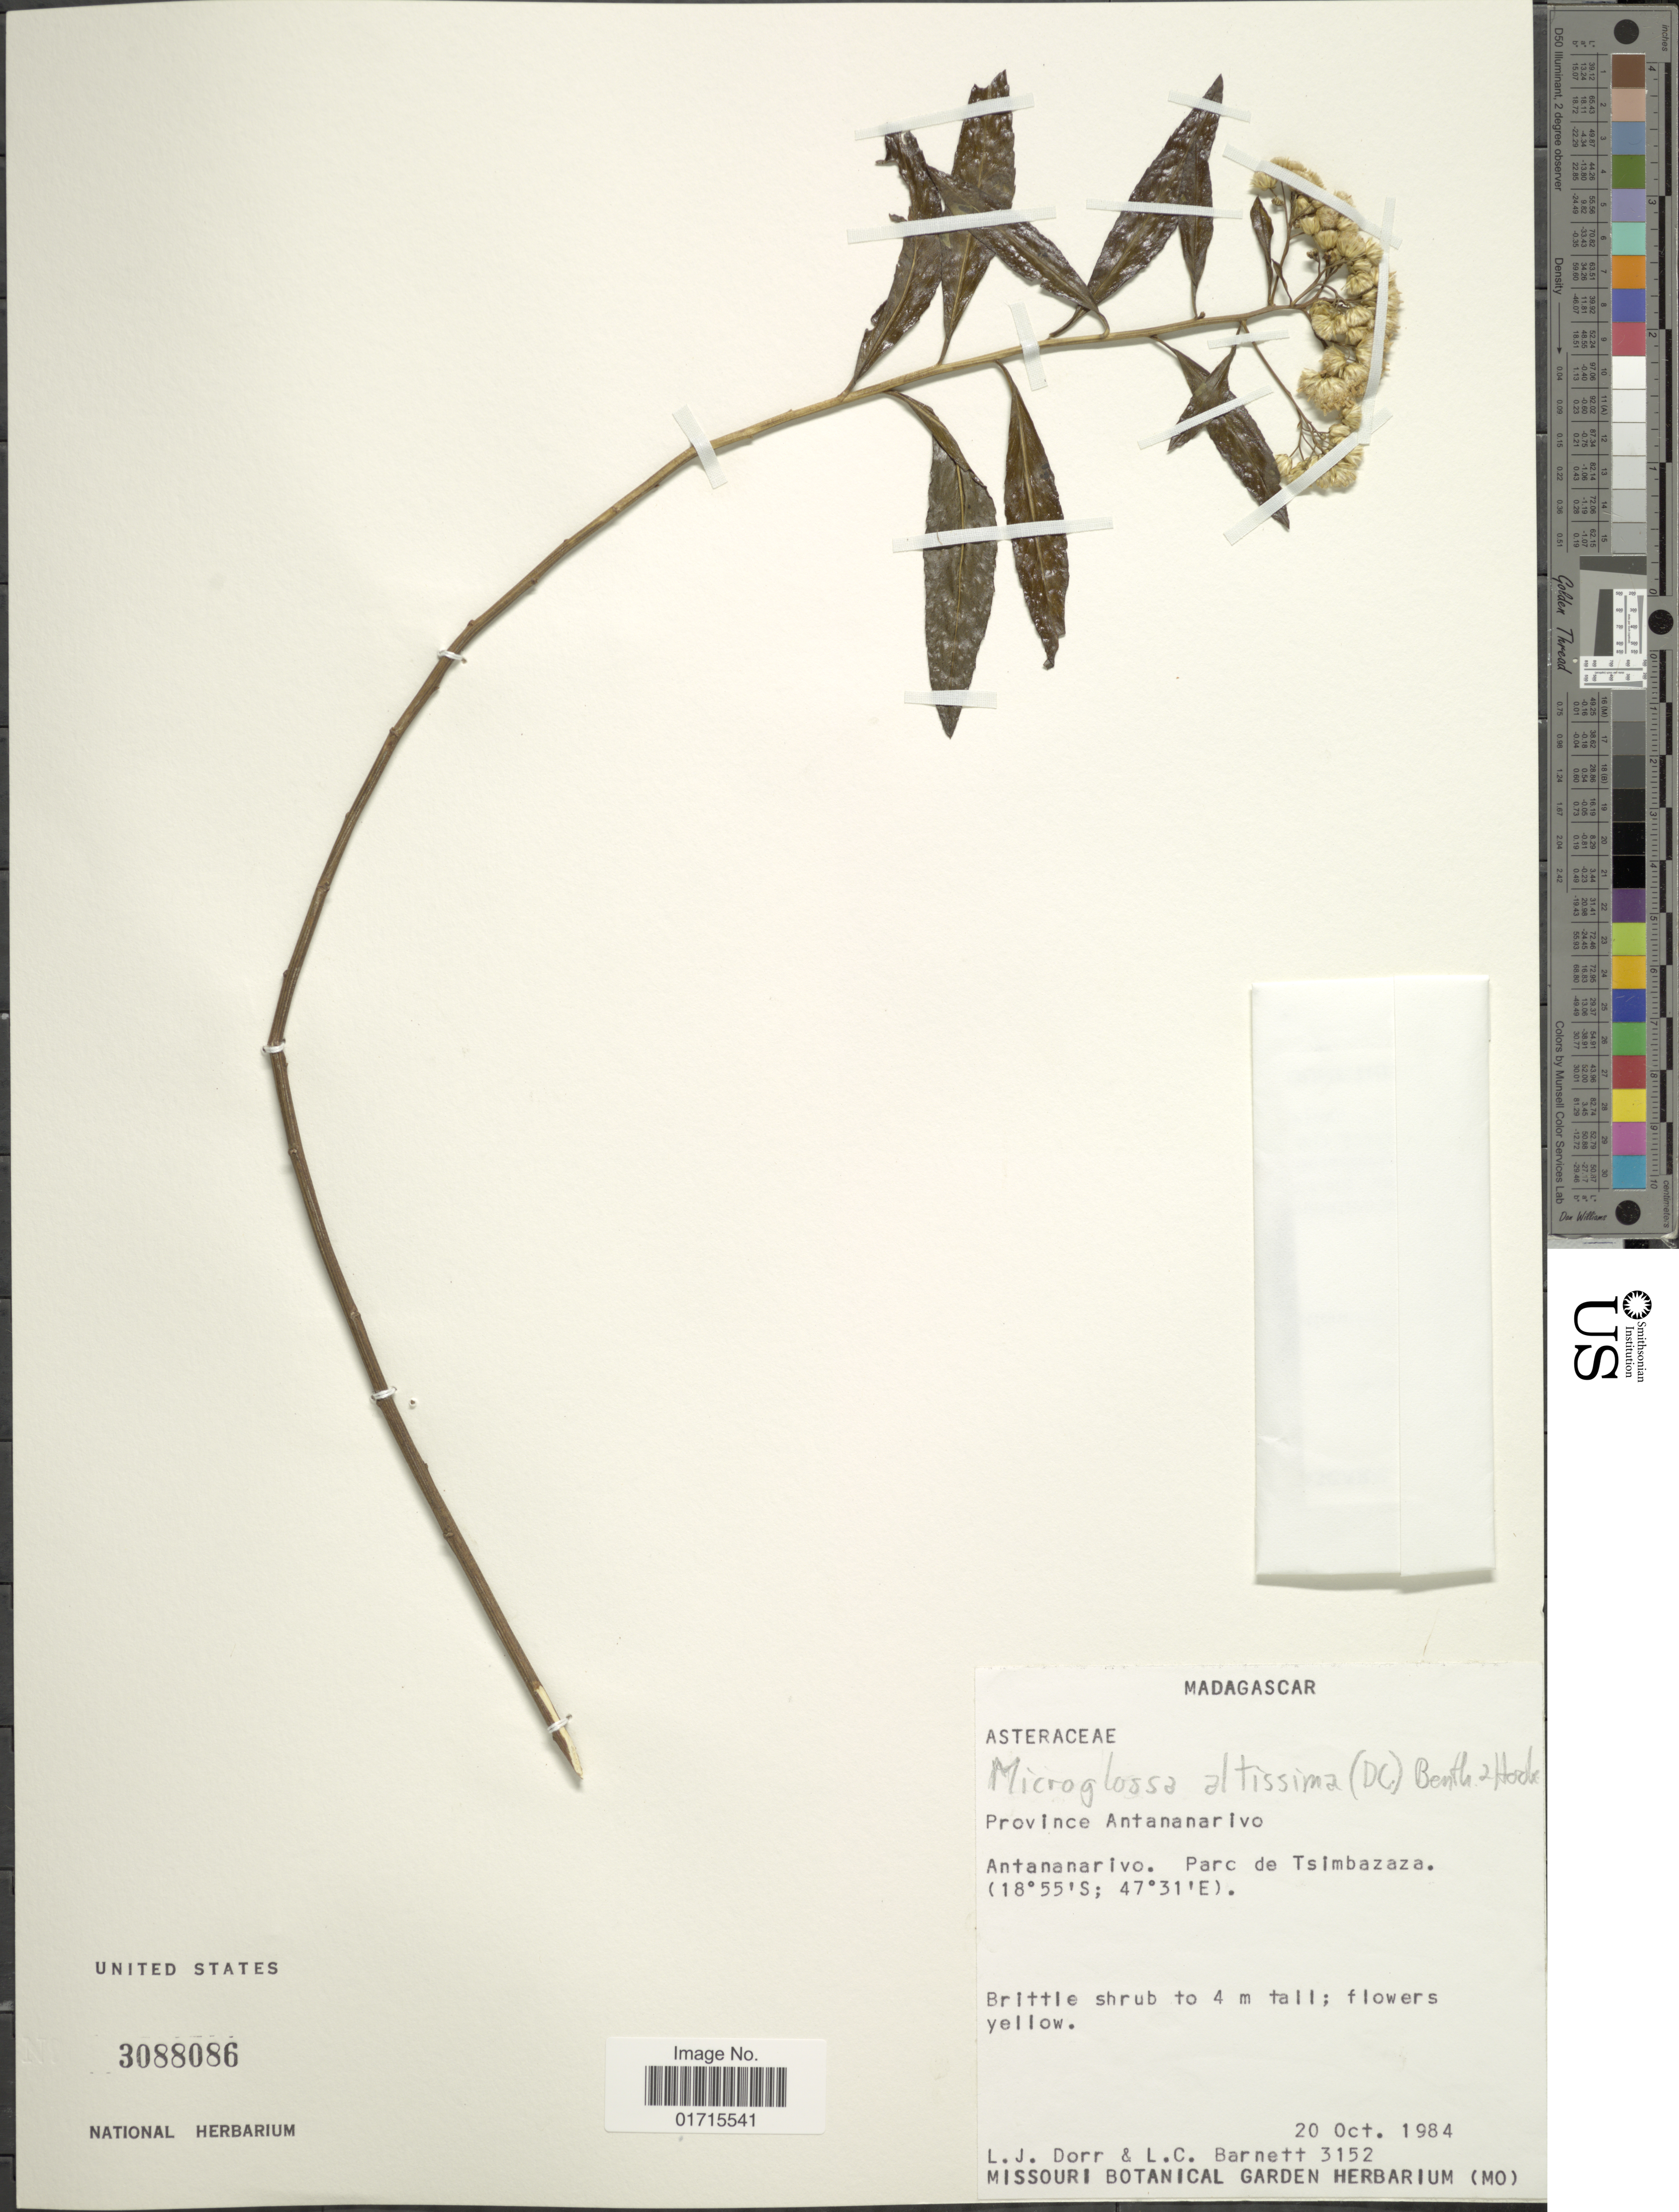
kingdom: Plantae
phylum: Tracheophyta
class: Magnoliopsida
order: Asterales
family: Asteraceae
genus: Microglossa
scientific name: Microglossa altissima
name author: DC.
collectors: L. J. Dorr & L. C. Barnett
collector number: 20101984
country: Madagascar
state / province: Analamanga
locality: Province Antananarivo. Antananarivo. Parc de Tsimbazaza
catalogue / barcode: US 3088086